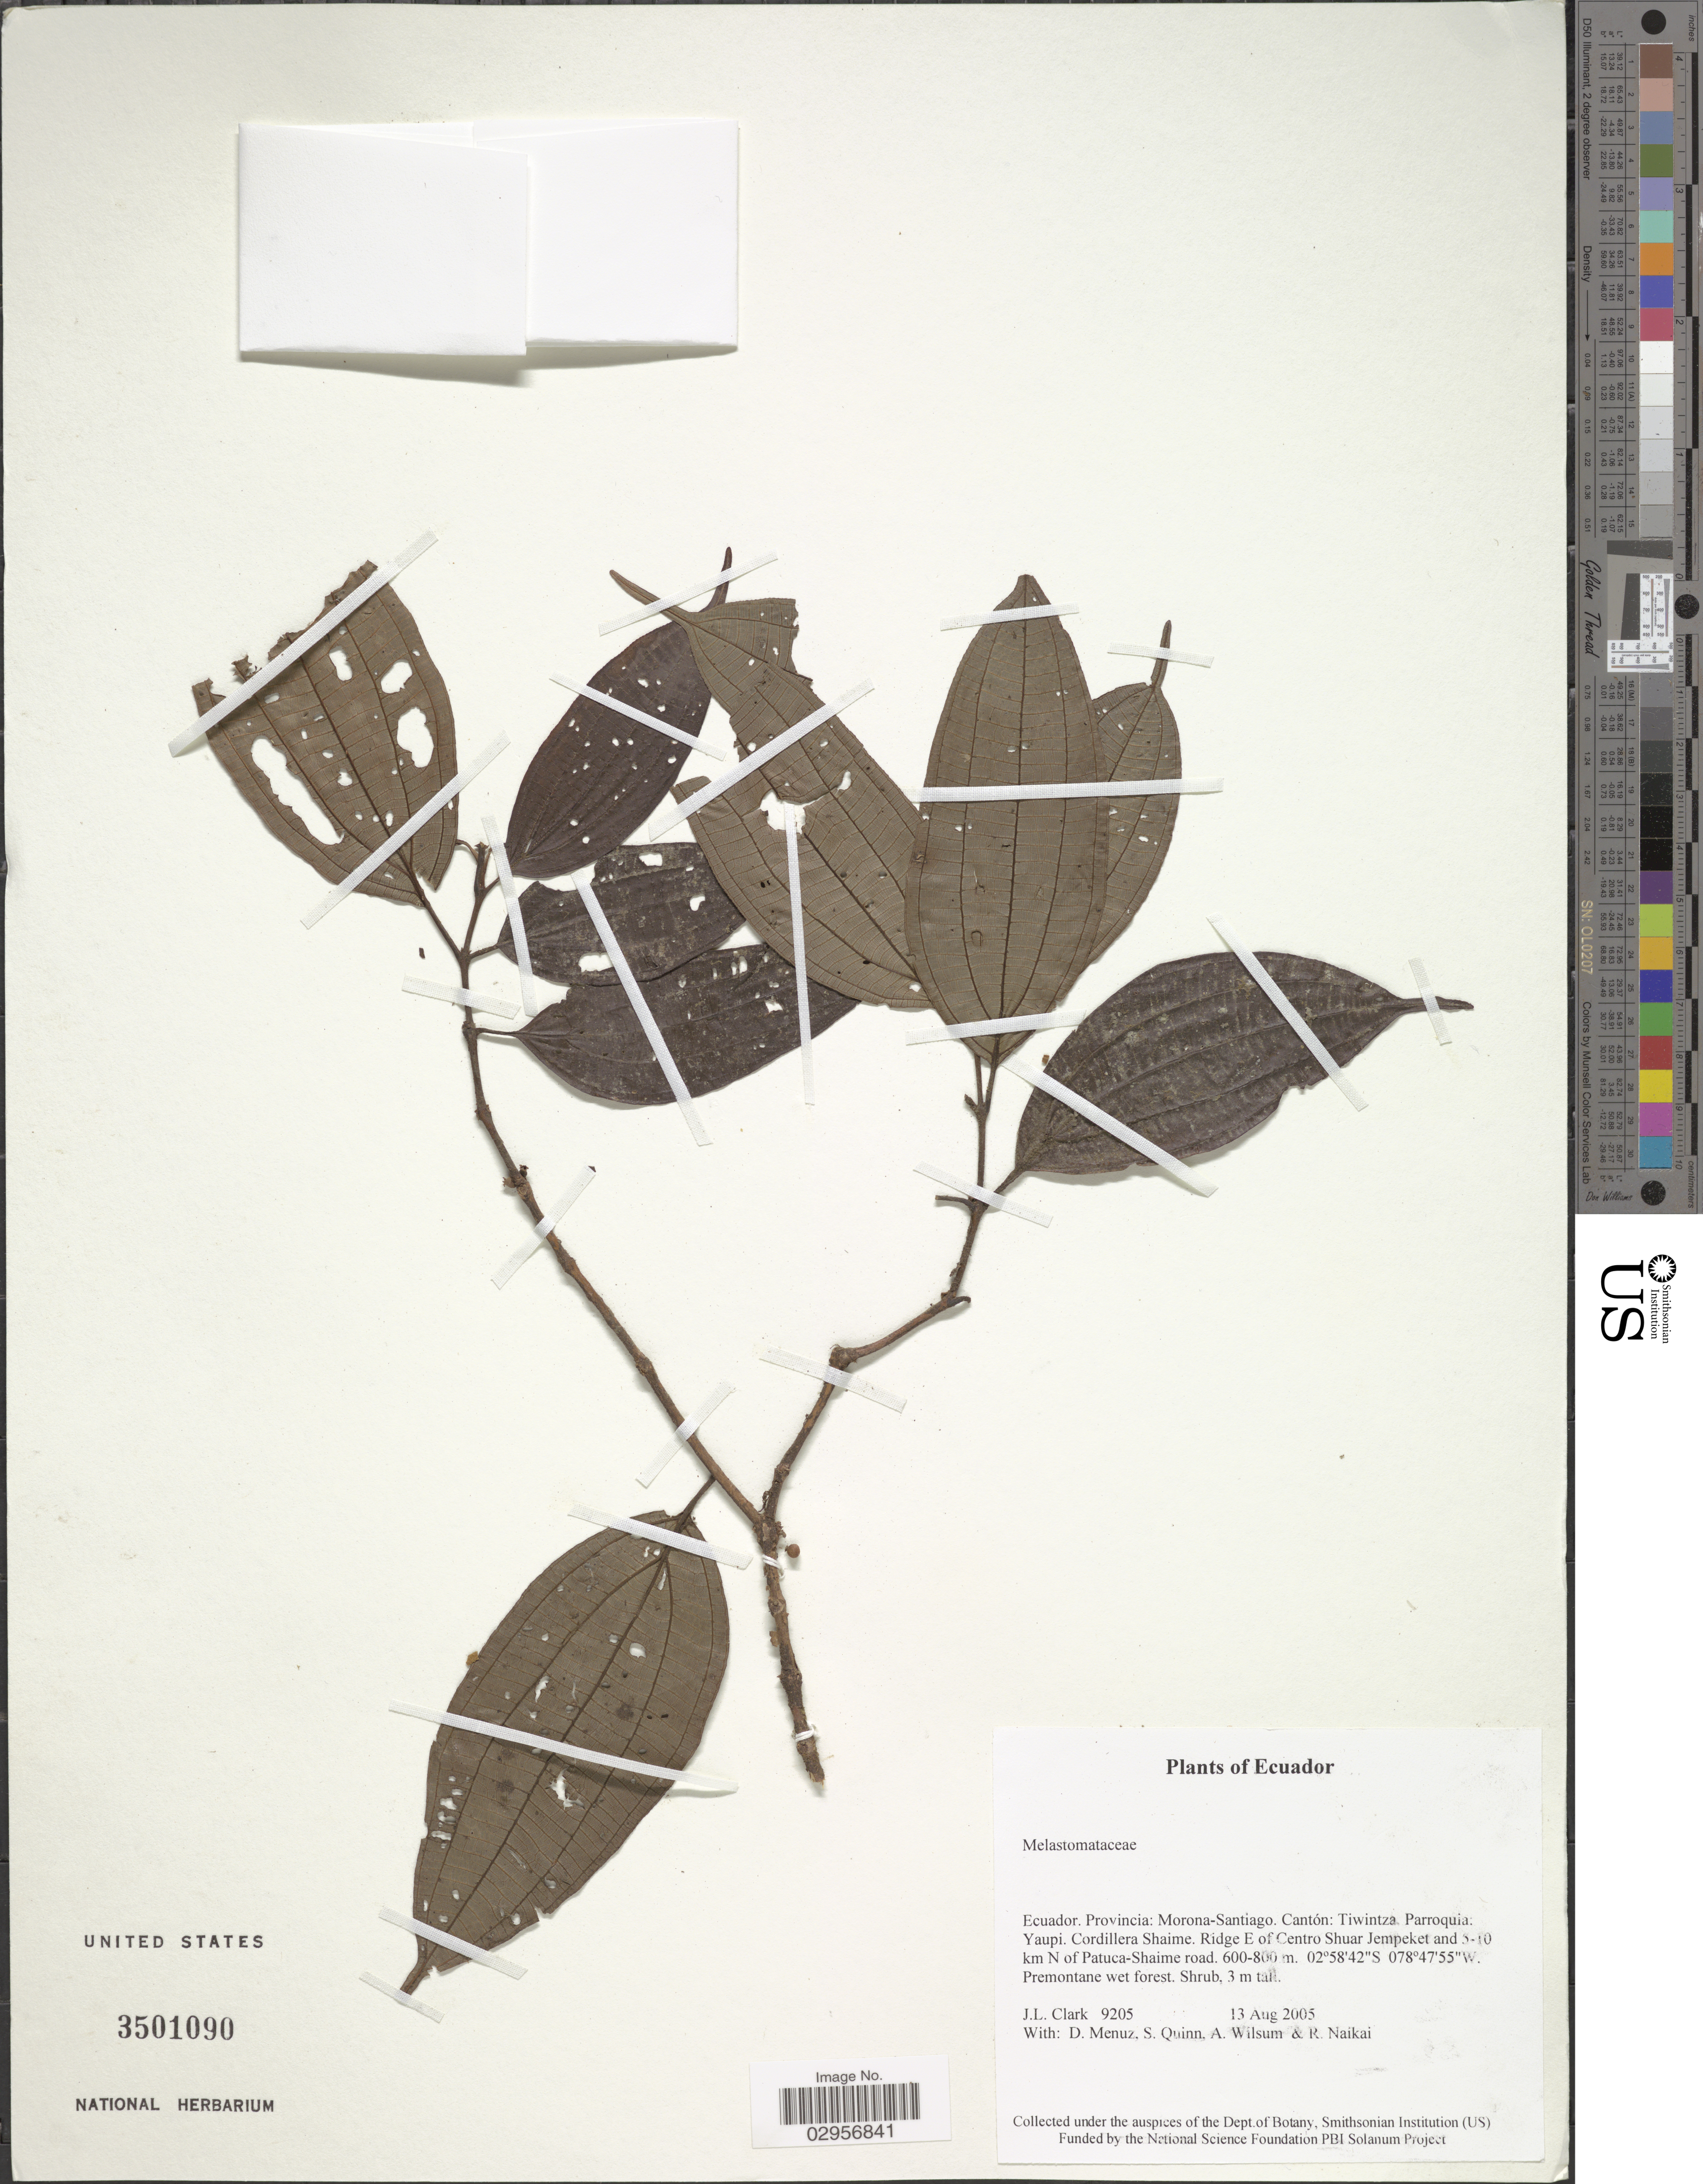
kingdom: Plantae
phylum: Tracheophyta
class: Magnoliopsida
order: Myrtales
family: Melastomataceae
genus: Clidemia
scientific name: Clidemia sessiliflora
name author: (Naudin) Cogn.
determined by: Michelangeli, F. A.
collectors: J. L. Clark, D. Menuz, S. Quinn, A. Wilsum & R. Naikai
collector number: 9205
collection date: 2005-08-13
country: Ecuador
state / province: Morona-Santiago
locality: Cantón: Tiwintza. Parroquia: Yaupi. Cordillera Shaime. Ridge E of Centro Shuar Jempeket and 5-10 km N of Patuca-Shaime road.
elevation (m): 600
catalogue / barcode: US 3501090